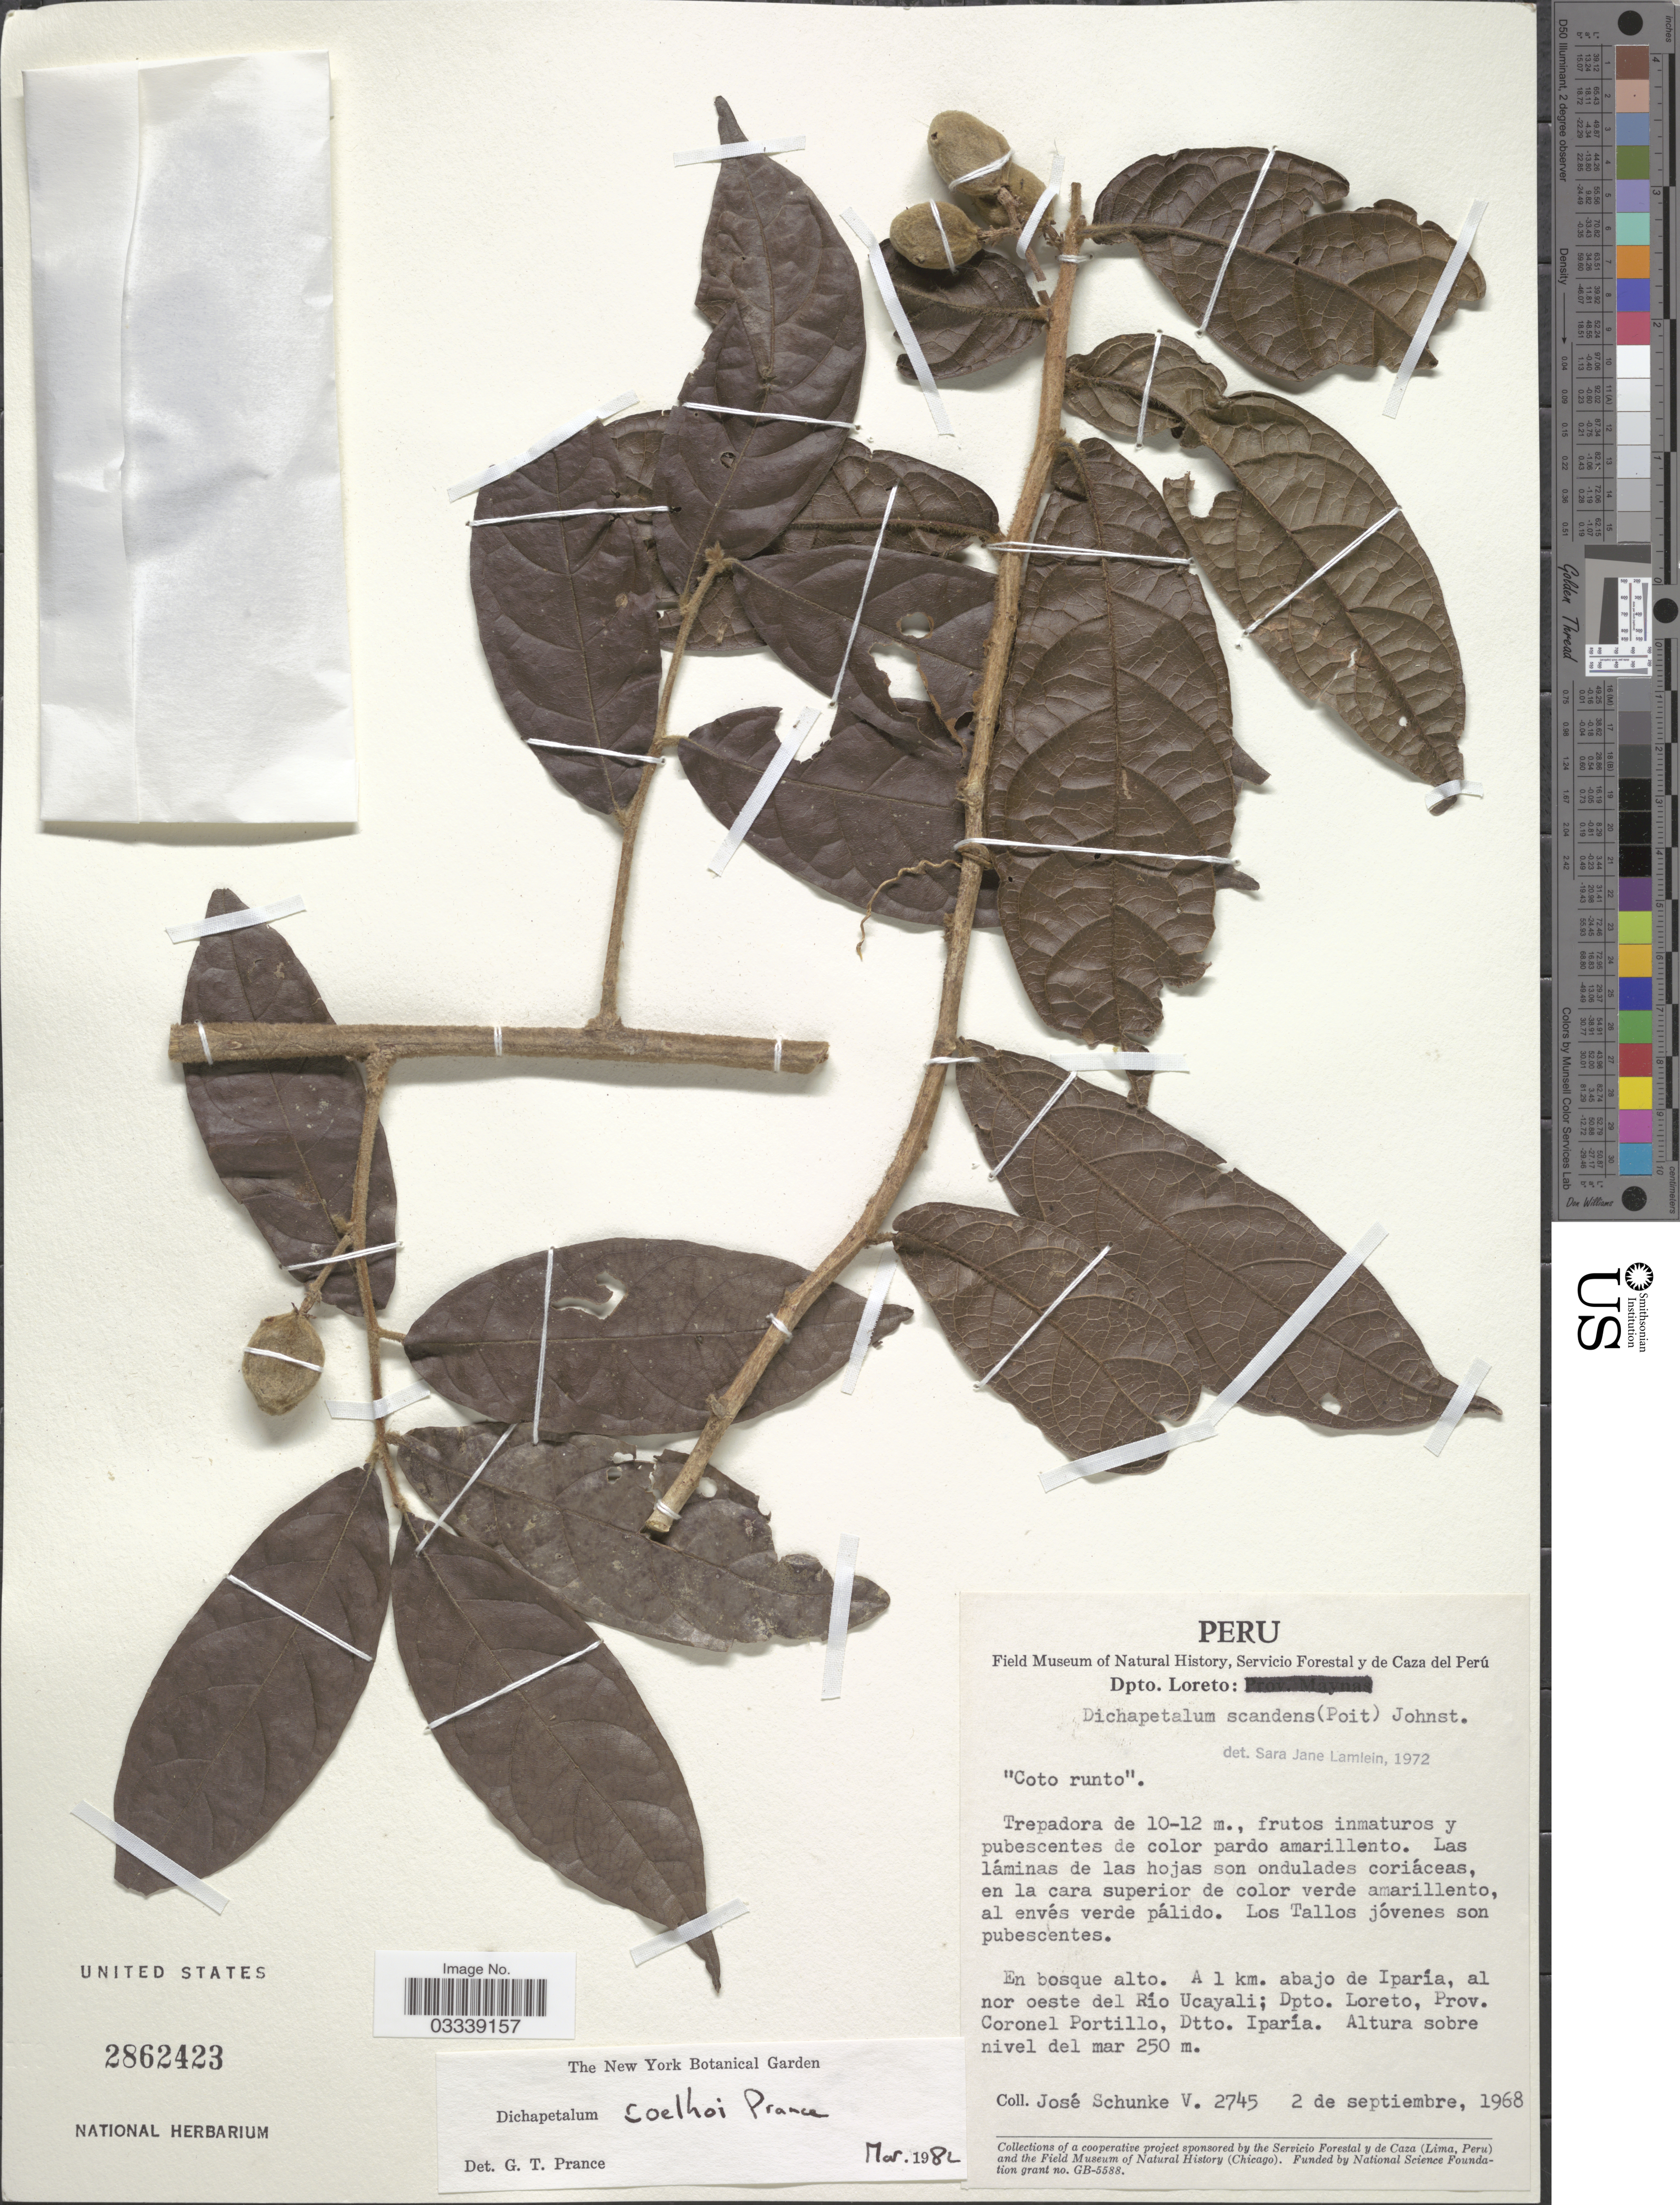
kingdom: Plantae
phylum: Tracheophyta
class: Magnoliopsida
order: Malpighiales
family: Dichapetalaceae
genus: Dichapetalum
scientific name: Dichapetalum coelhoi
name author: Prance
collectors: J. Schunke Vigo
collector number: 2745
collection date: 1968-09-02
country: Peru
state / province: Loreto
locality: Dpto Loreto: Los Tallos jóvenes son pubescentes. En bosque alto. A 1 km. abajo de Iparía, al nor oeste del Río Ucayali; Dpto. Loreto, Prov. Coronel Portillo, Dtto. Iparía.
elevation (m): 250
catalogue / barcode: US 2862423